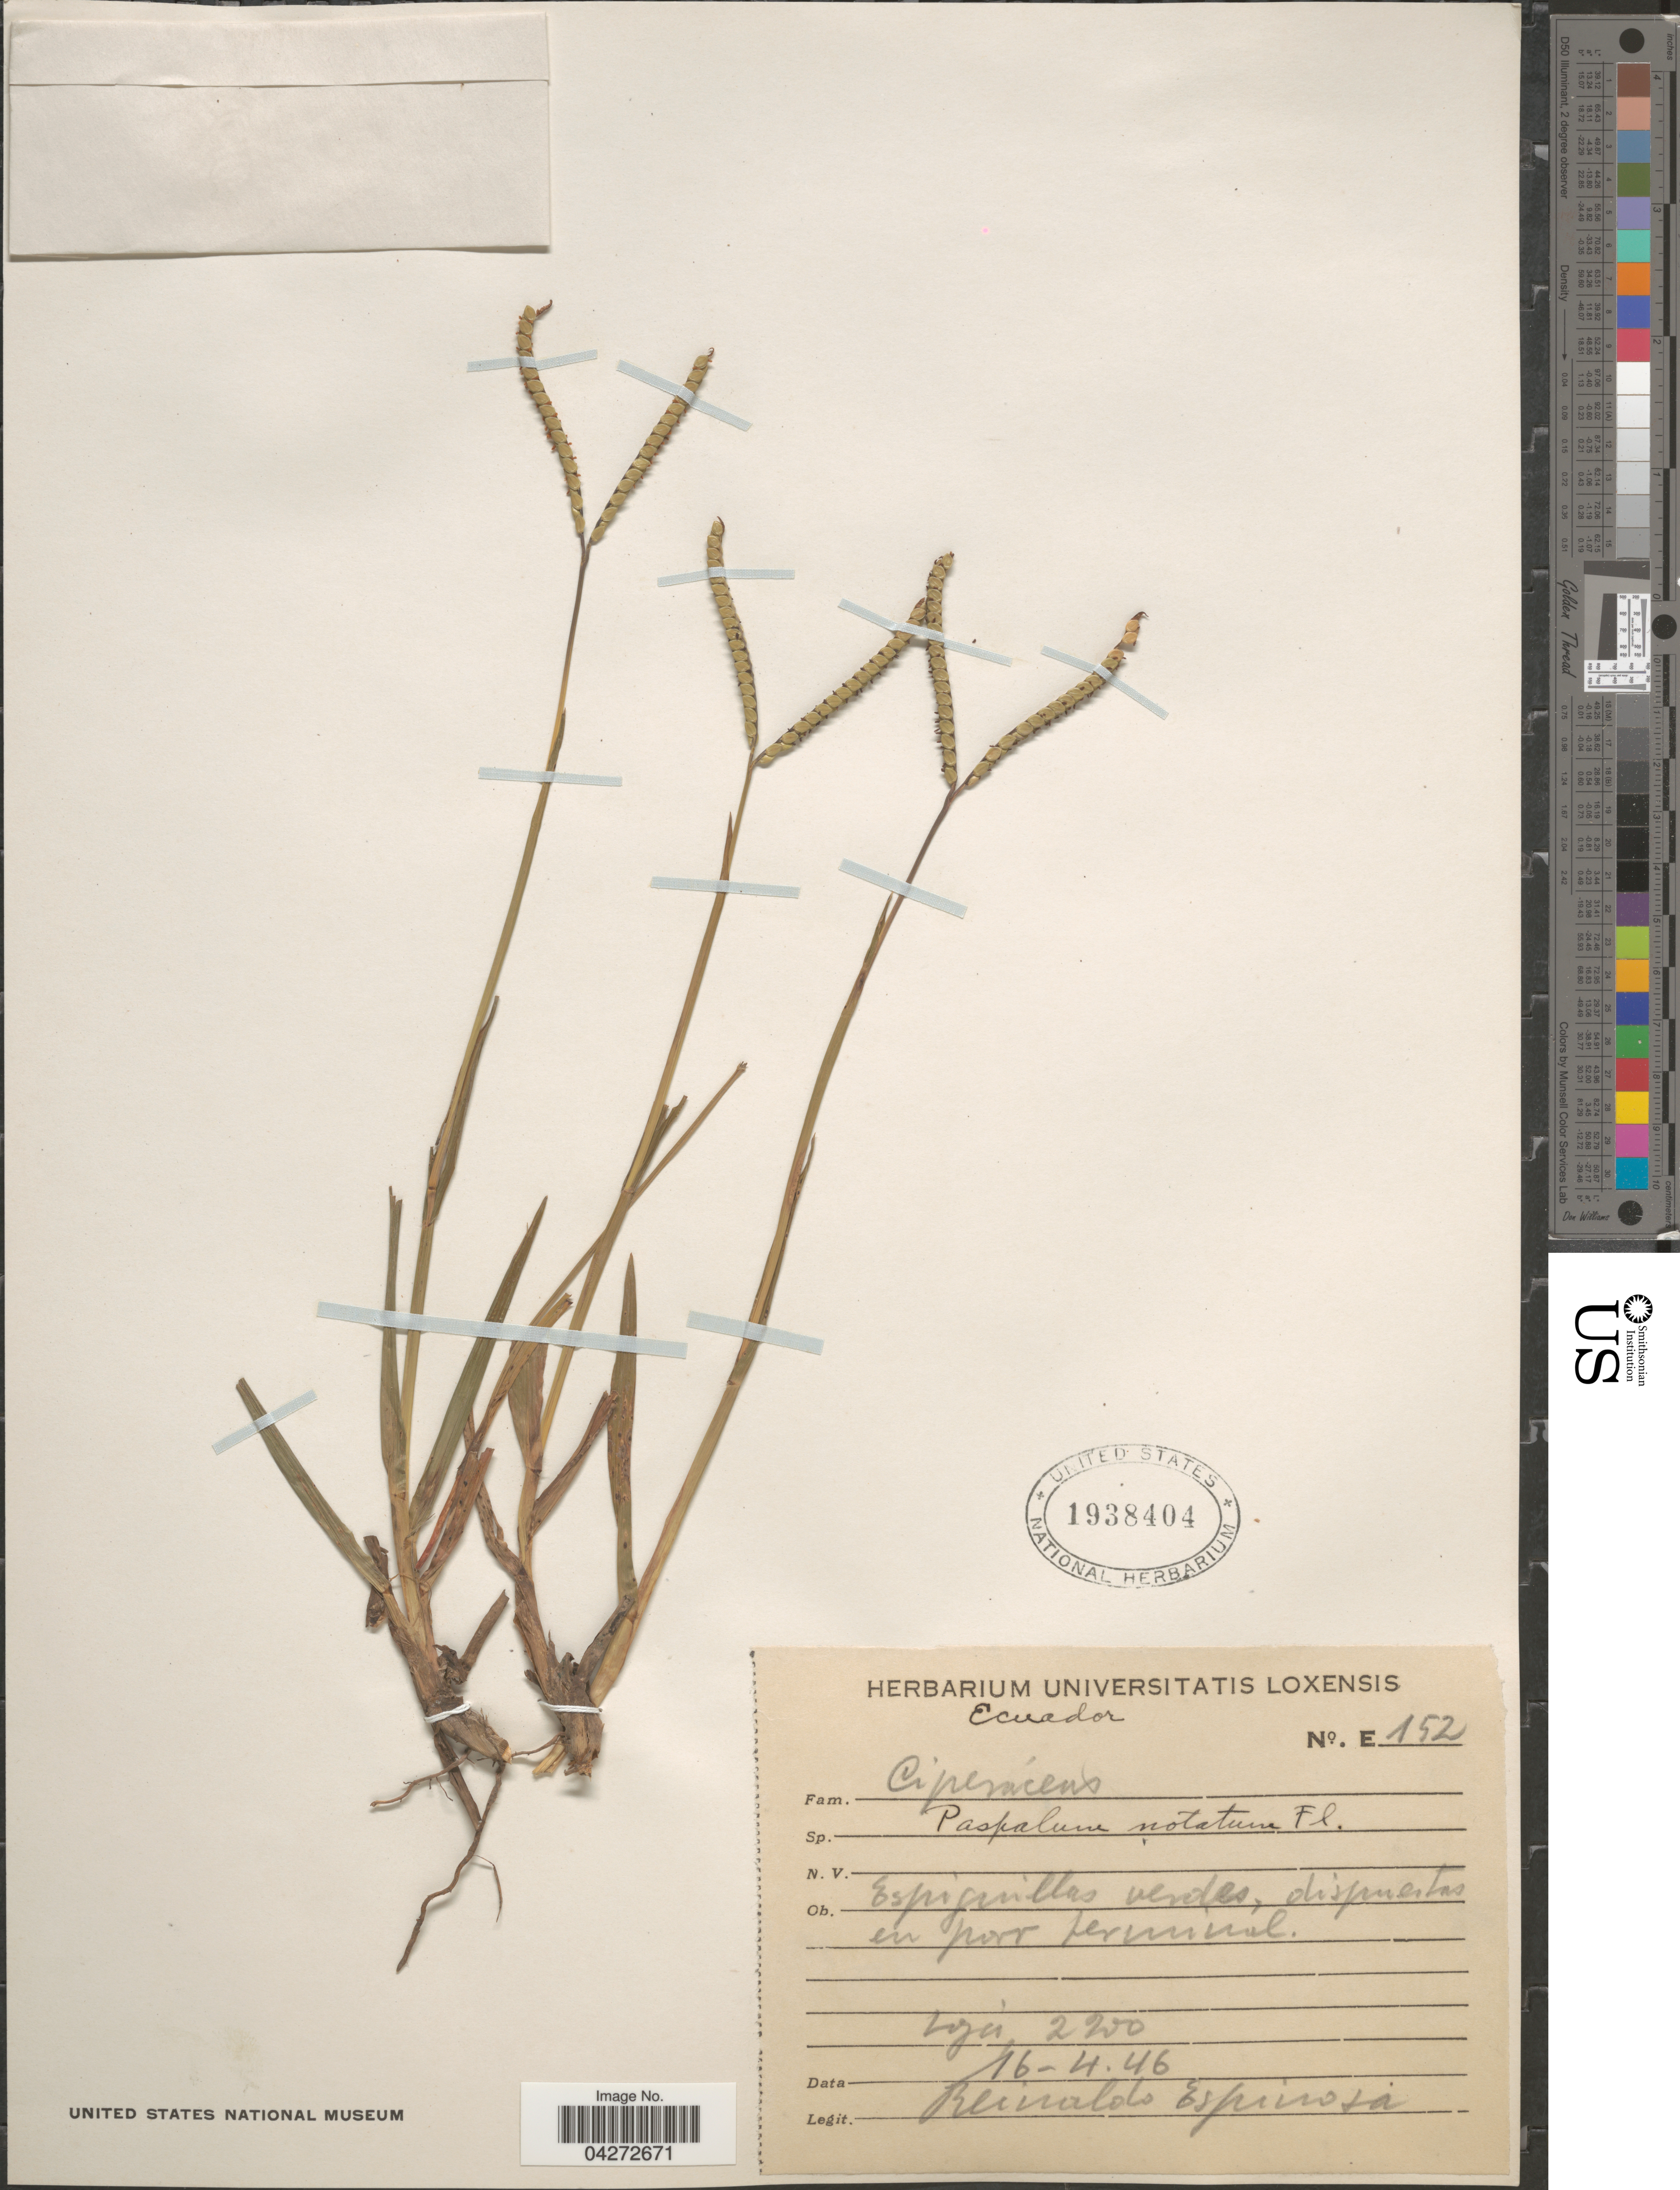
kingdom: Plantae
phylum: Tracheophyta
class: Liliopsida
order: Poales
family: Poaceae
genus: Paspalum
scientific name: Paspalum notatum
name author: Flüggé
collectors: R. Espinosa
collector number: E152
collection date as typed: Transcribed d/m/y: 16/4/46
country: Ecuador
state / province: Loja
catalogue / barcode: US 1938404